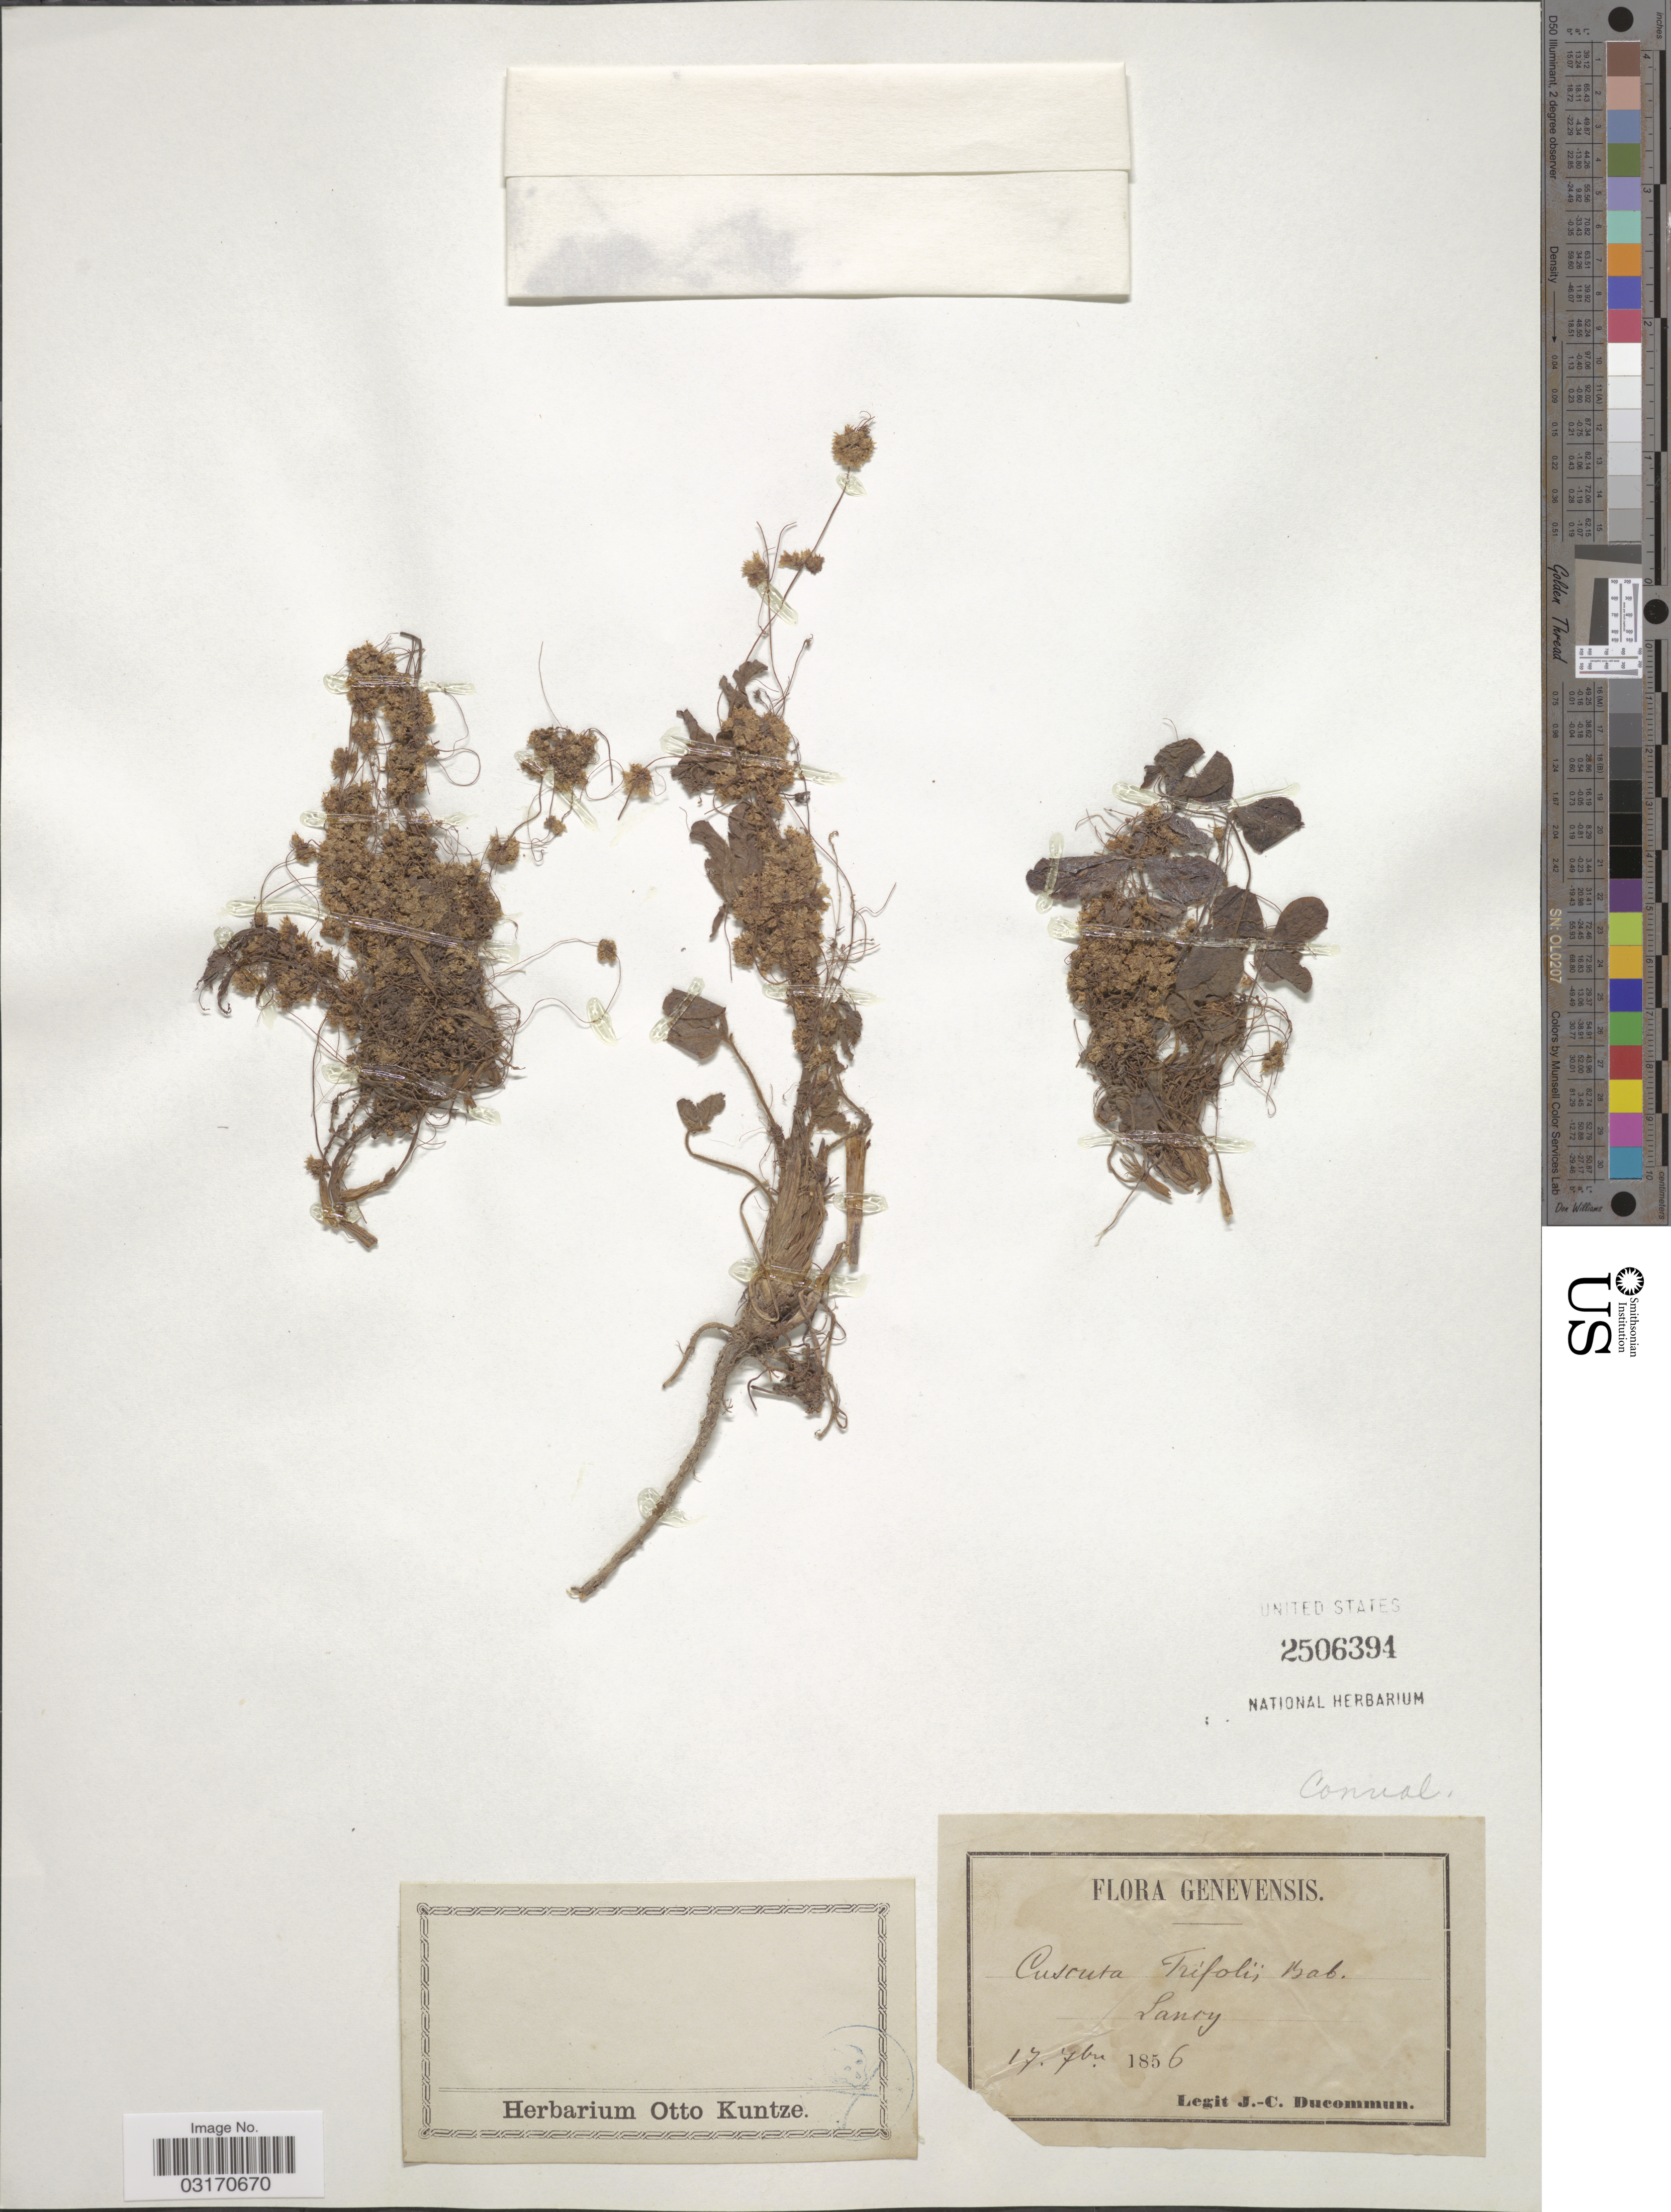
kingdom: Plantae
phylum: Tracheophyta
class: Magnoliopsida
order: Solanales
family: Convolvulaceae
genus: Cuscuta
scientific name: Cuscuta trifolii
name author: Bab.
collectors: J. Ducommun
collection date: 1856-02-17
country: Switzerland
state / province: Genève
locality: Genevensis. Lanry.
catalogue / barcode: US 2506394